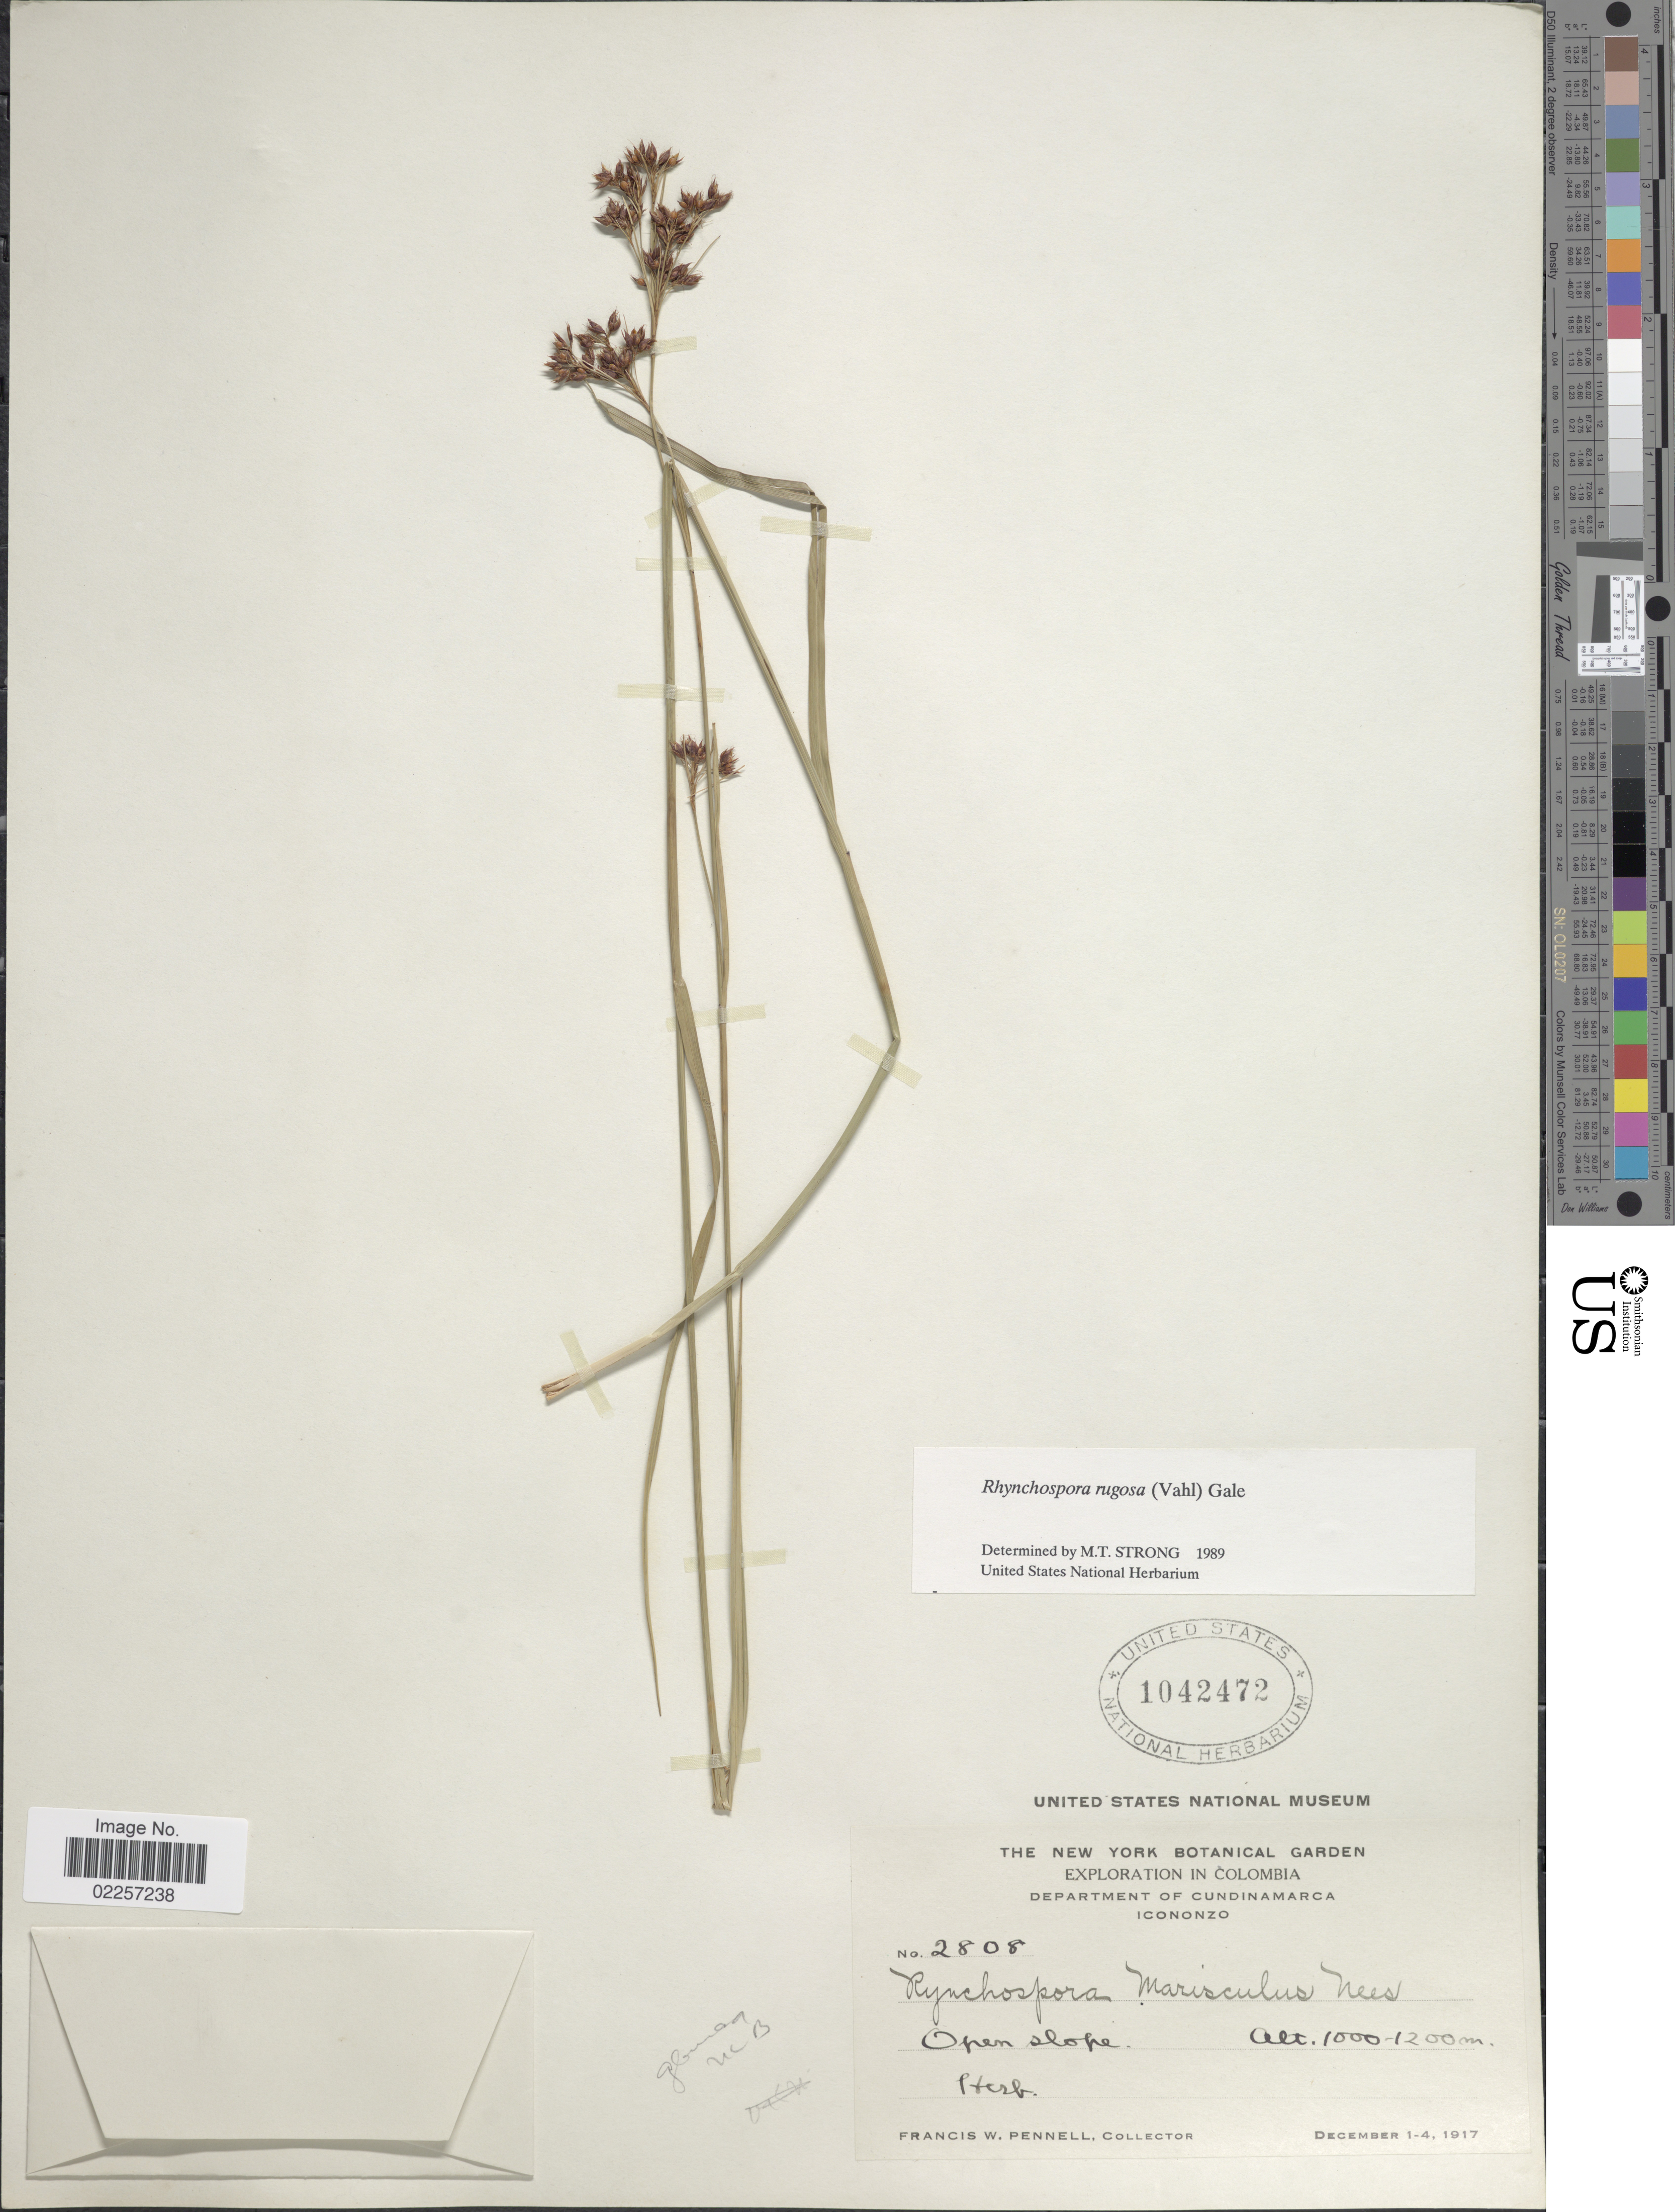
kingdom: Plantae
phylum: Tracheophyta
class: Liliopsida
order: Poales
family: Cyperaceae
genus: Rhynchospora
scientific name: Rhynchospora rugosa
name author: (Vahl) Gale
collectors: F. W. Pennell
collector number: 2808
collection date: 1917-12-01/1917-12-04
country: Colombia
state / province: Cundinamarca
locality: Icononzo, open slope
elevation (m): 1000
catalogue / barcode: US 1042472